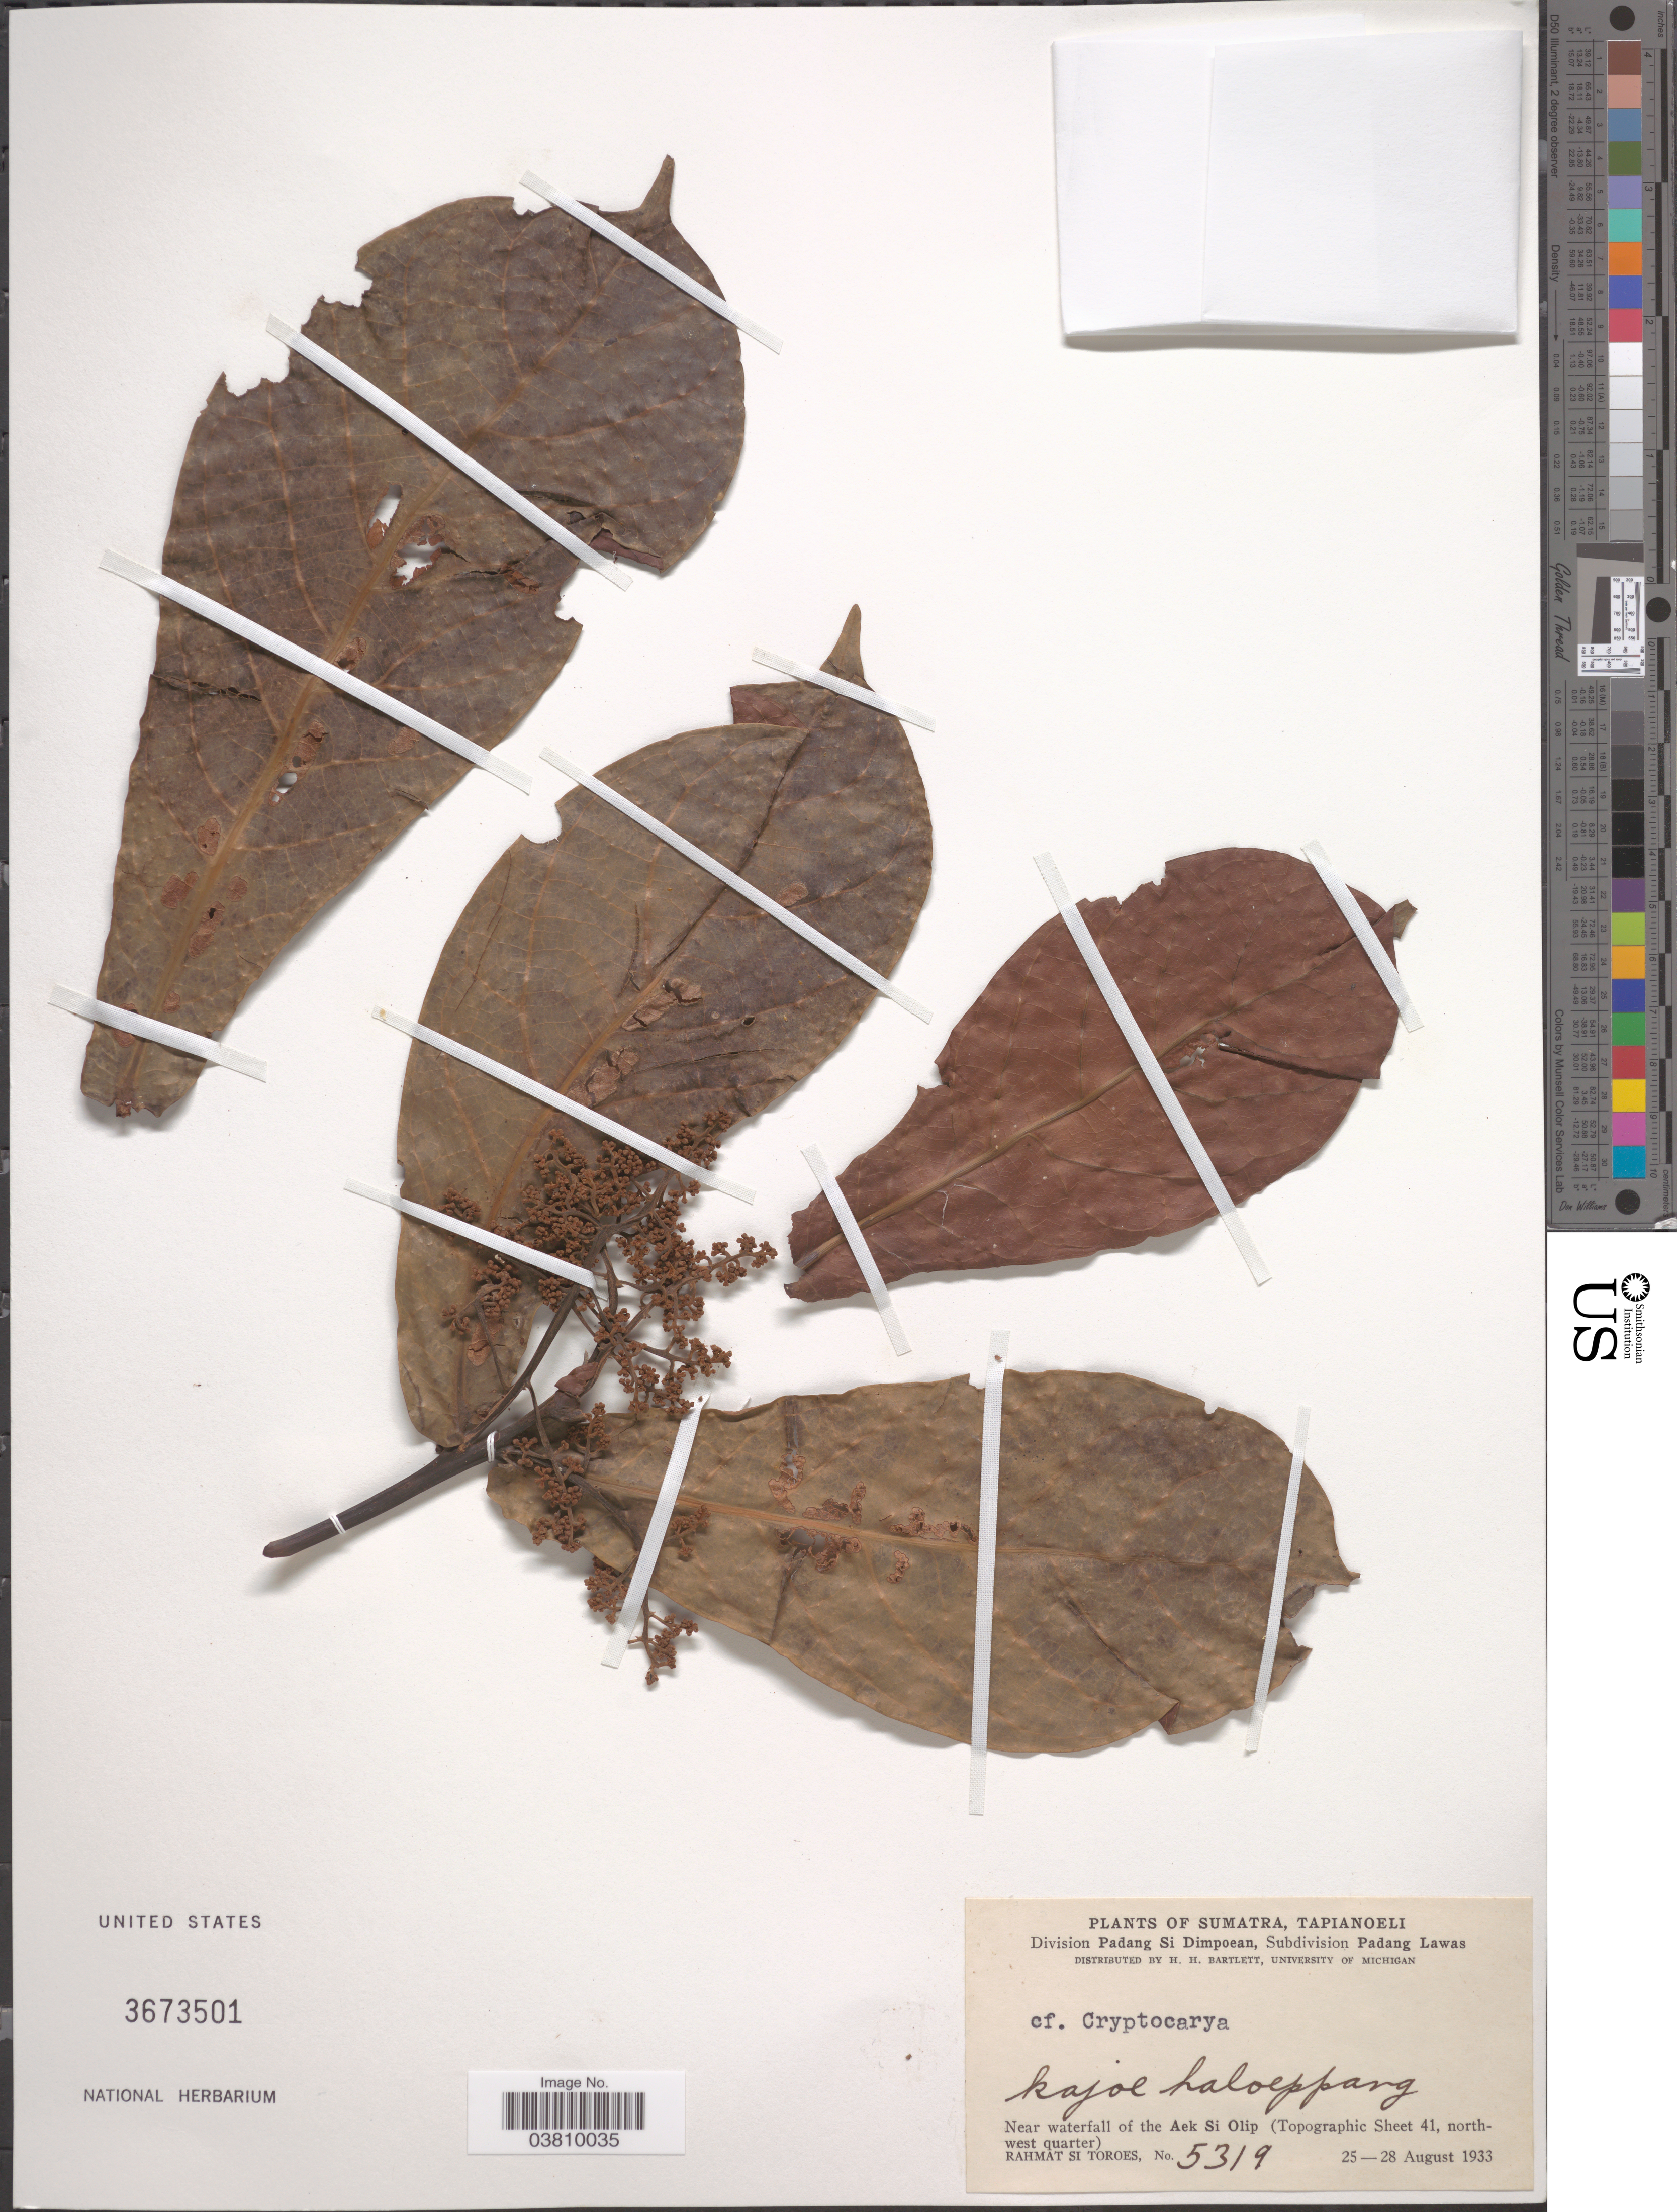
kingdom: Plantae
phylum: Tracheophyta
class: Magnoliopsida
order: Laurales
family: Lauraceae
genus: Cryptocarya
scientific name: Cryptocarya sp.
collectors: Rahmat Si Boeea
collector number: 5319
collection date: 1933-08-25/1933-08-28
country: Indonesia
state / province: Sumatra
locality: Tapianoeli. Division Padang Si Dimpoean, Subdivision Padang Lawas. Near waterfall of the Aek Si Olip (Topographic Sheet 41, northwest quarter).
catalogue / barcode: US 3673501